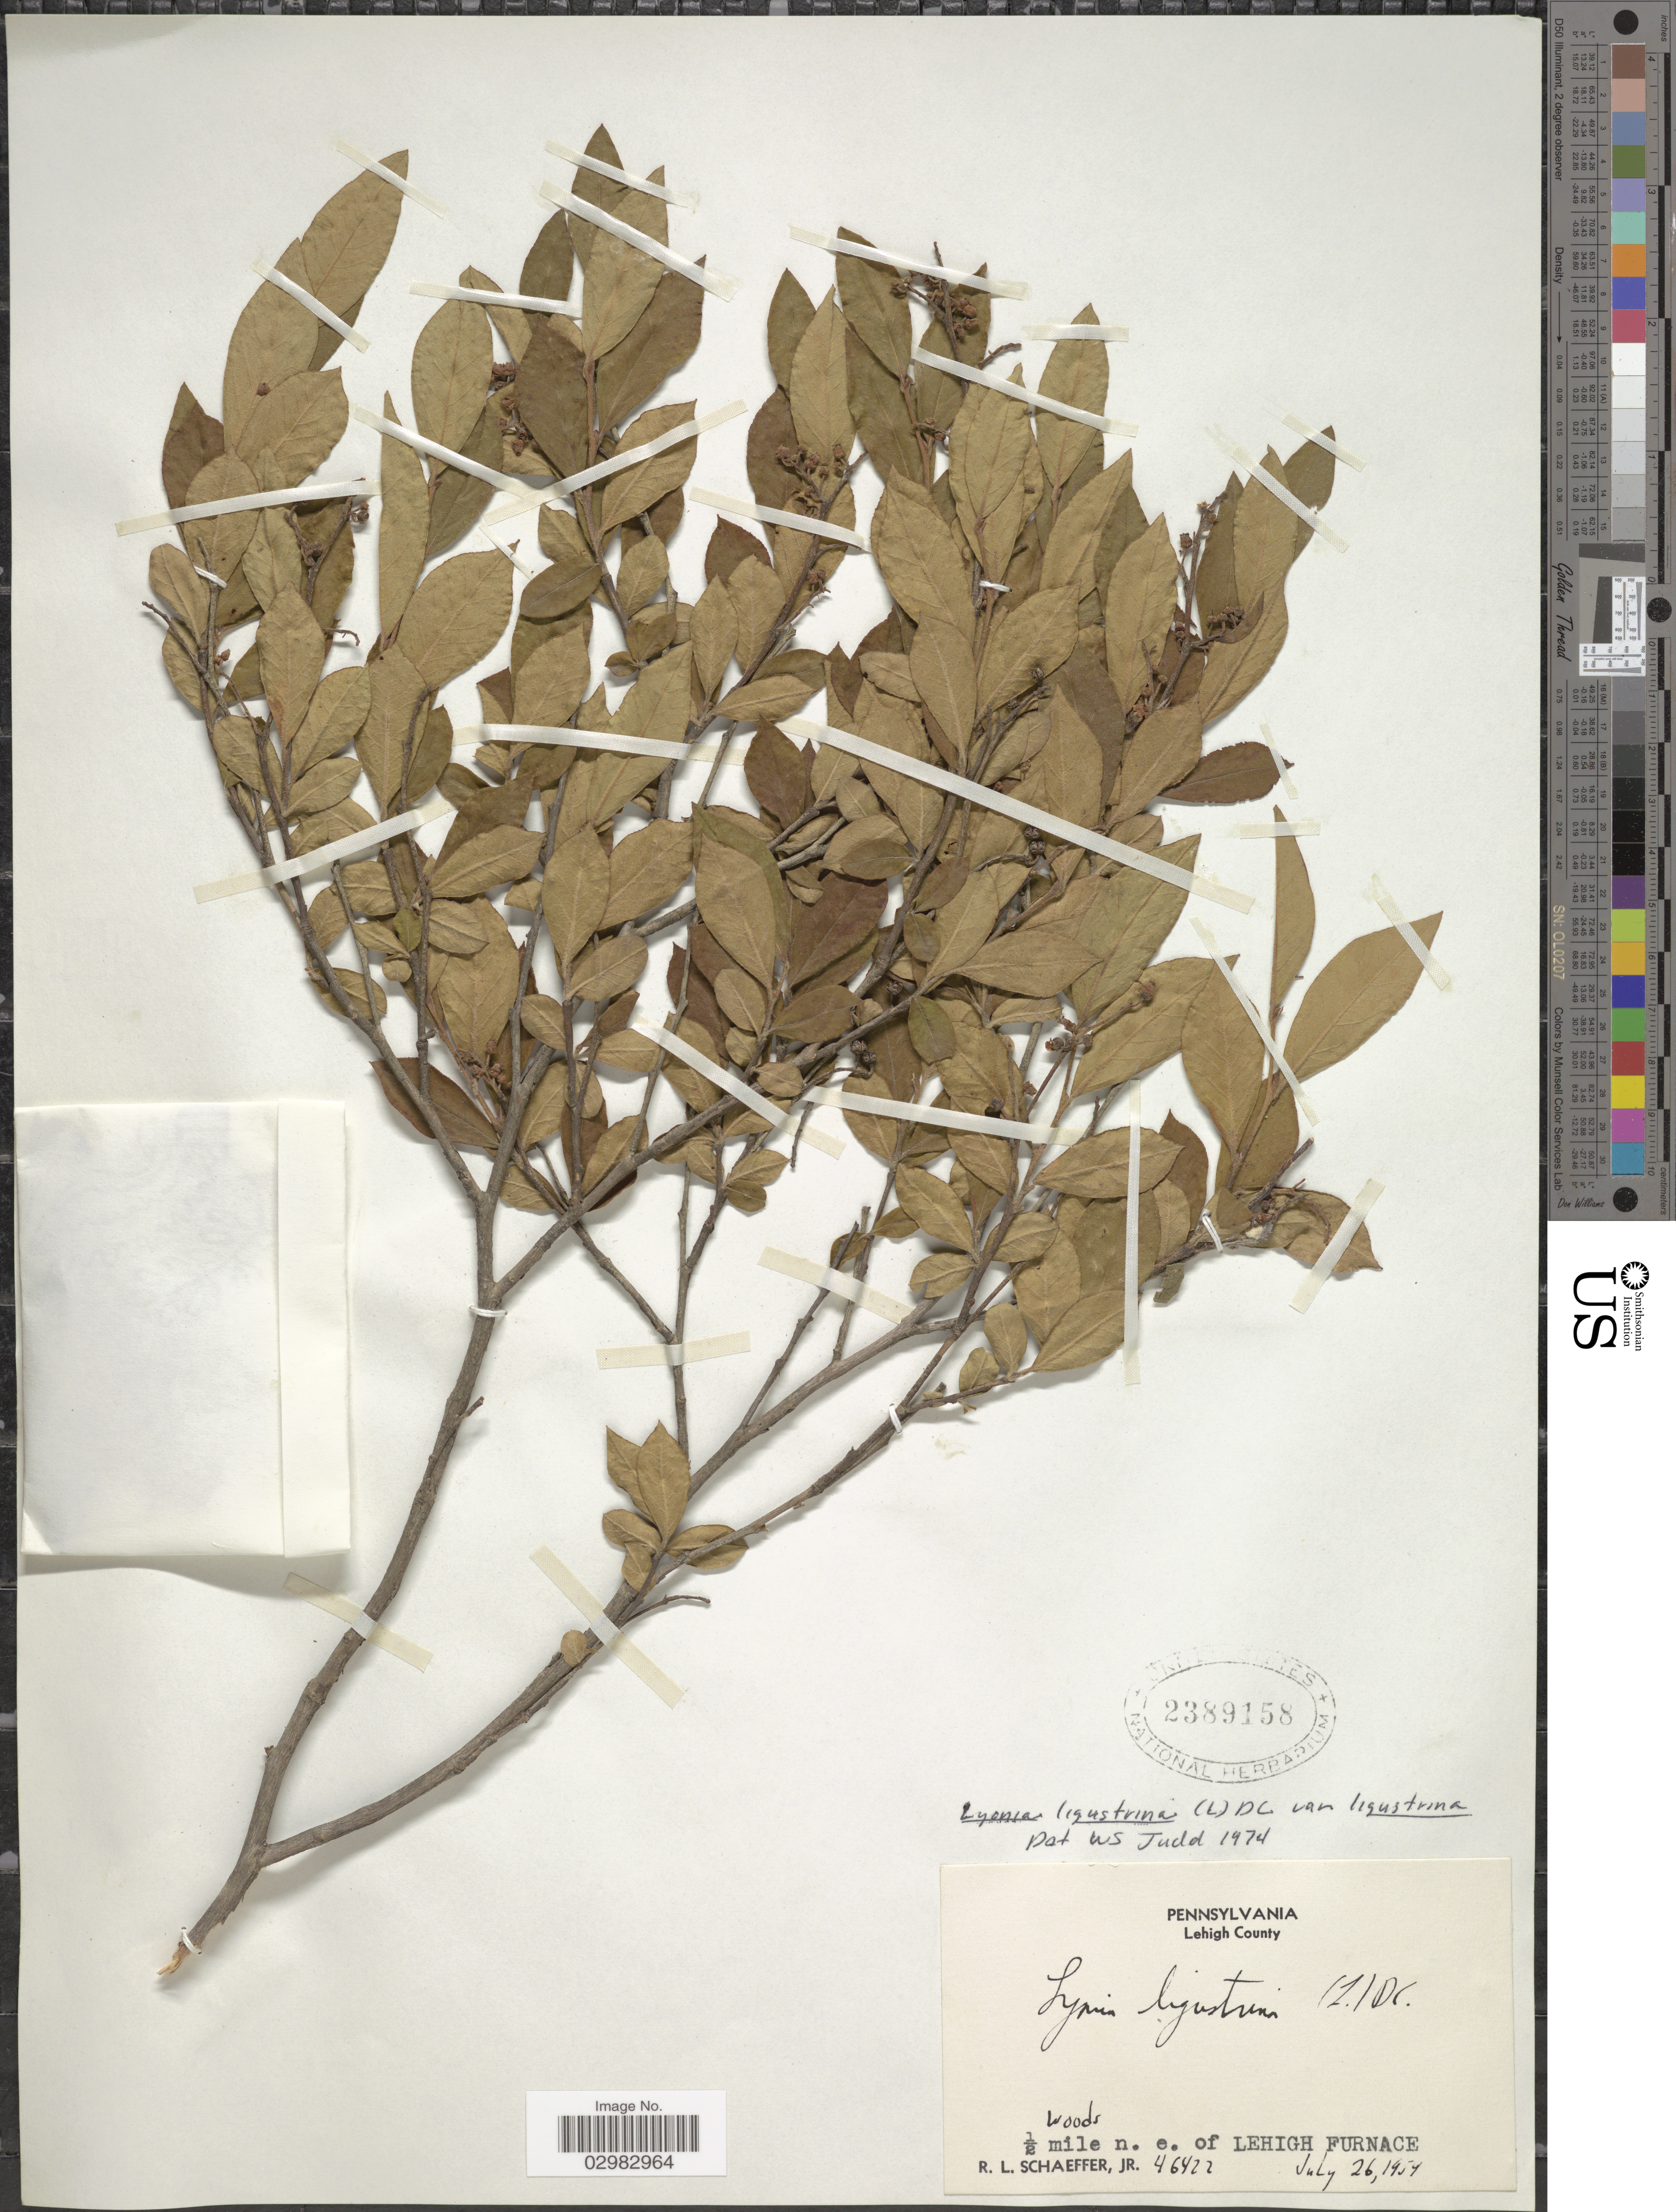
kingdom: Plantae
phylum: Tracheophyta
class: Magnoliopsida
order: Ericales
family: Ericaceae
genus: Lyonia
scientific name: Lyonia ligustrina var. ligustrina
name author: (L.) DC.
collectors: R. L. Schaeffer Jr.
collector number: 46422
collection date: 1954-07-26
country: United States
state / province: Pennsylvania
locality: Lehigh County, ½ mile n.e. of Lehigh Furnace.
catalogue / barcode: US 2389158